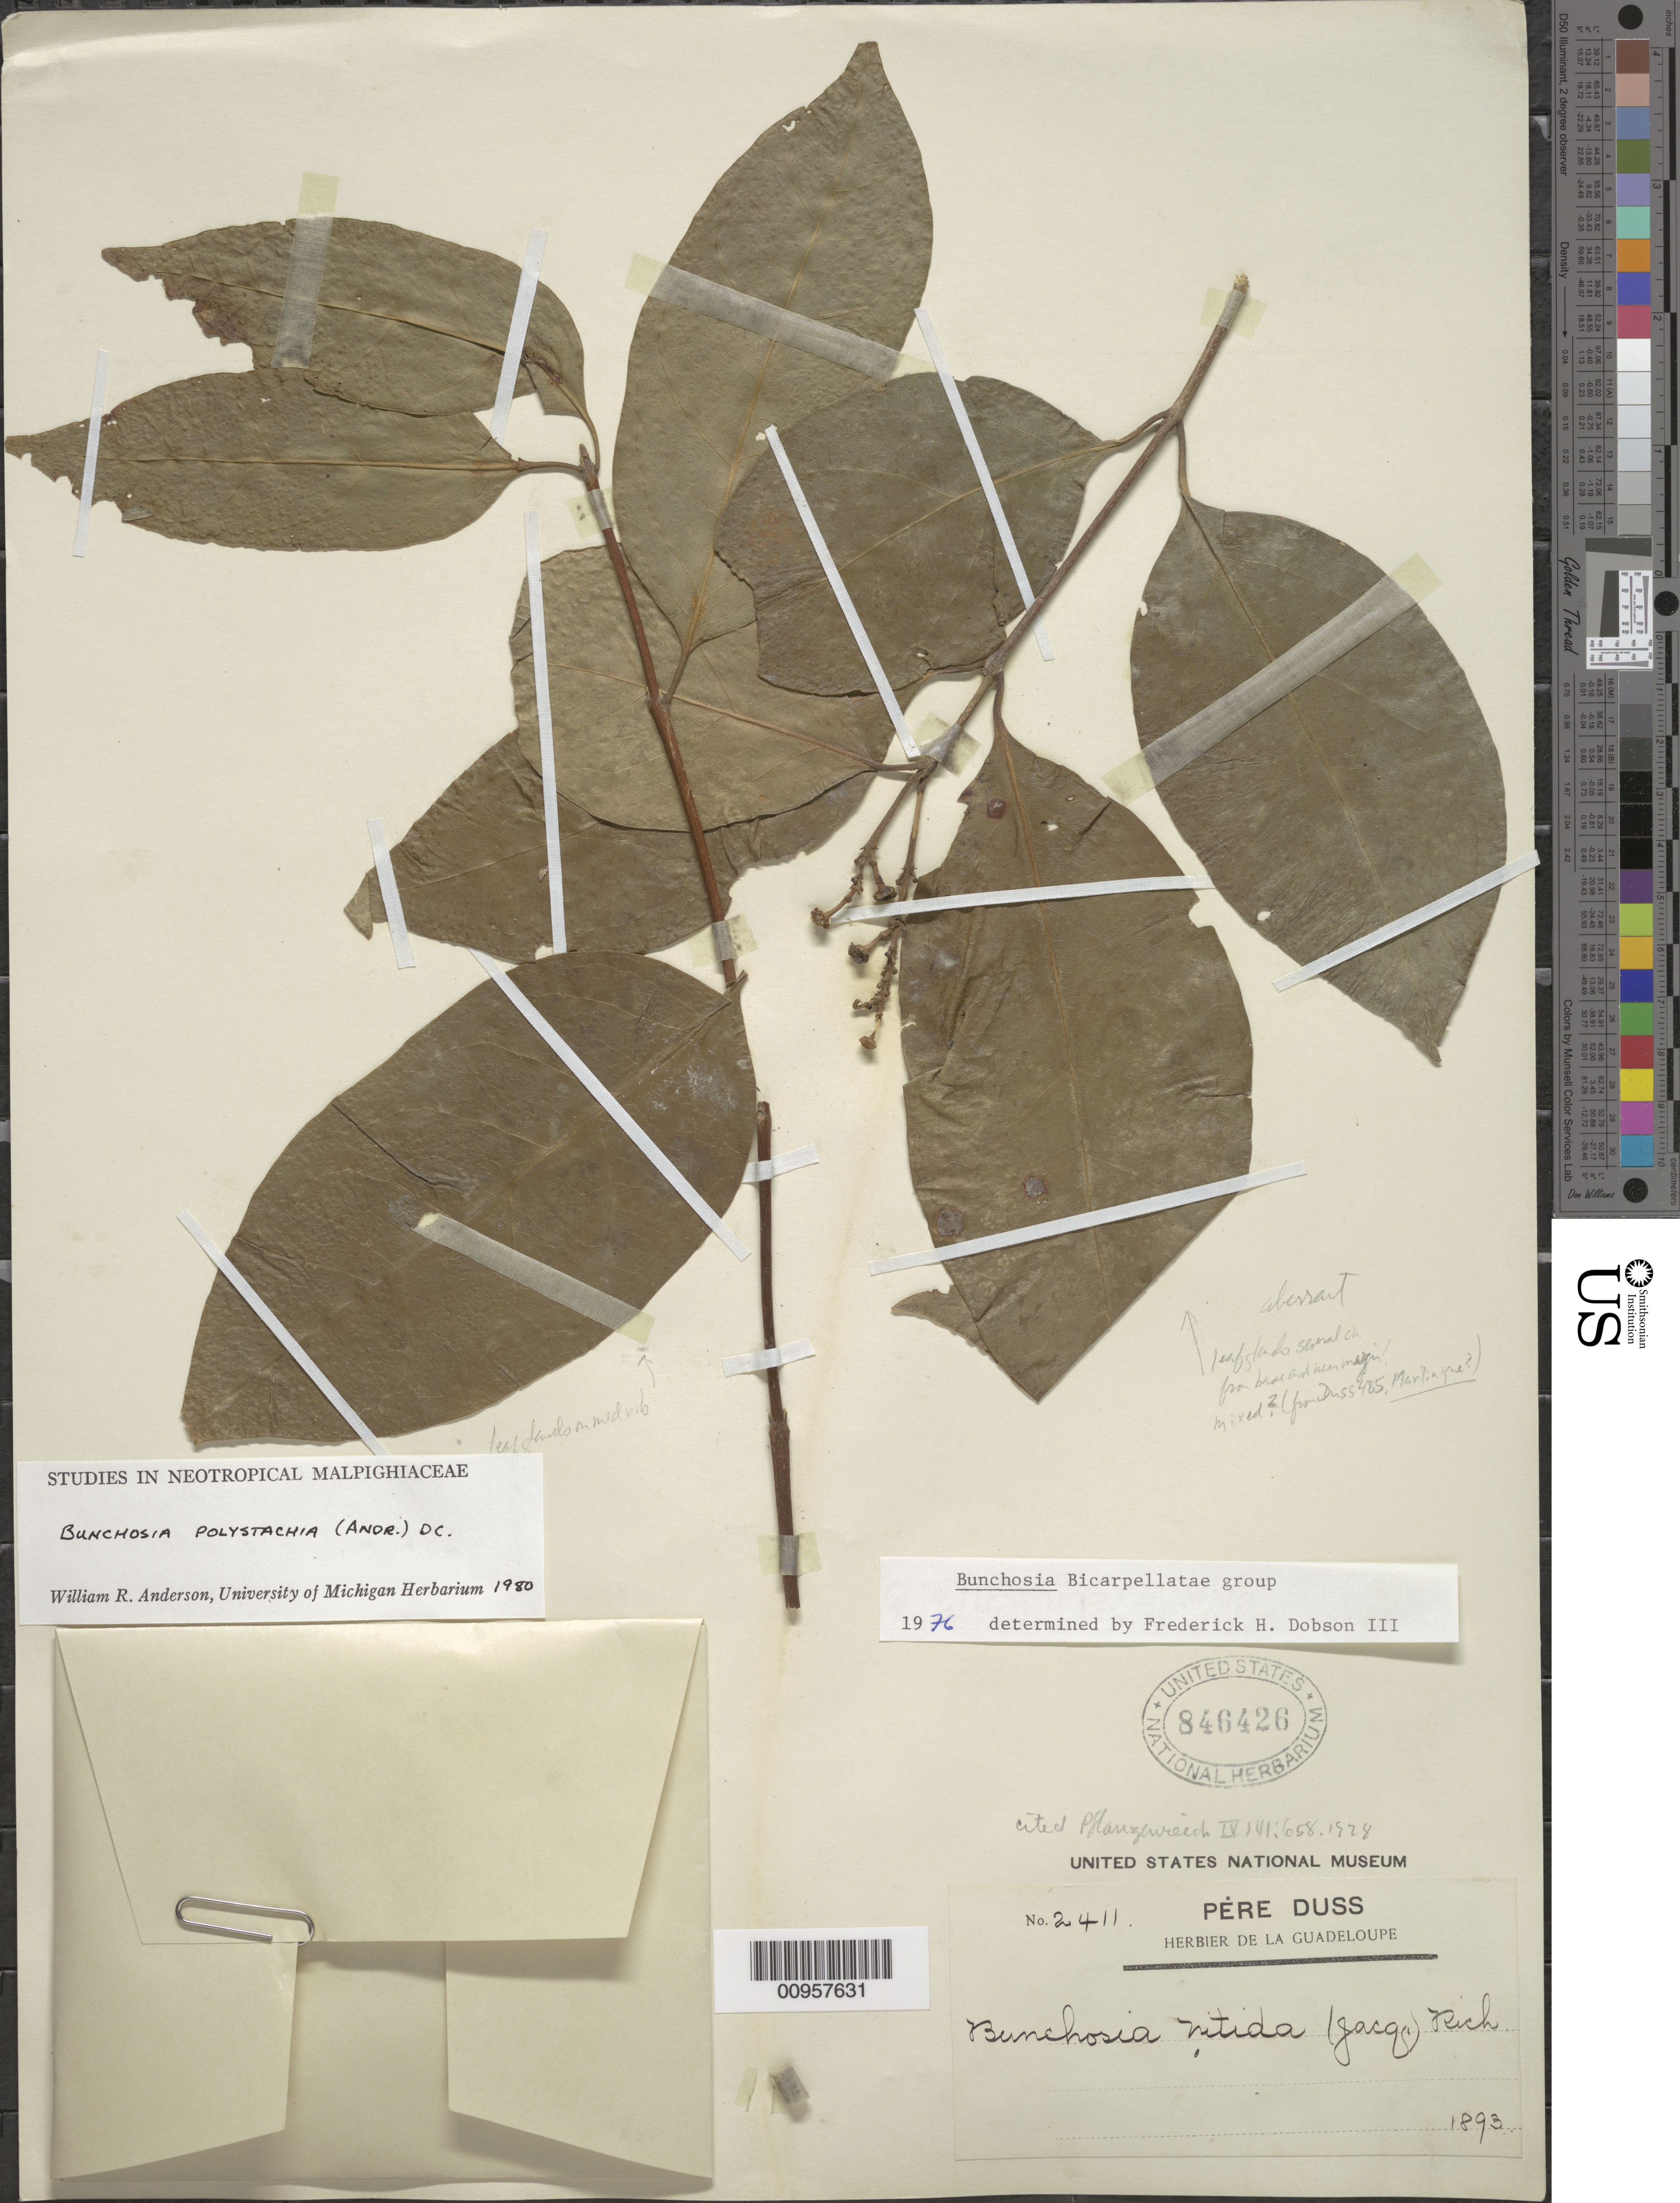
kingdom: Plantae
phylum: Tracheophyta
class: Magnoliopsida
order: Malpighiales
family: Malpighiaceae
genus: Bunchosia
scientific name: Bunchosia polystachya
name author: (Andrews) DC.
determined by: Anderson, W. R., (MICH), University of Michigan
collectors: Père Duss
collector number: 2411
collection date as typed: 1893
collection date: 1893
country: Guadeloupe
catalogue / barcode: US 846426